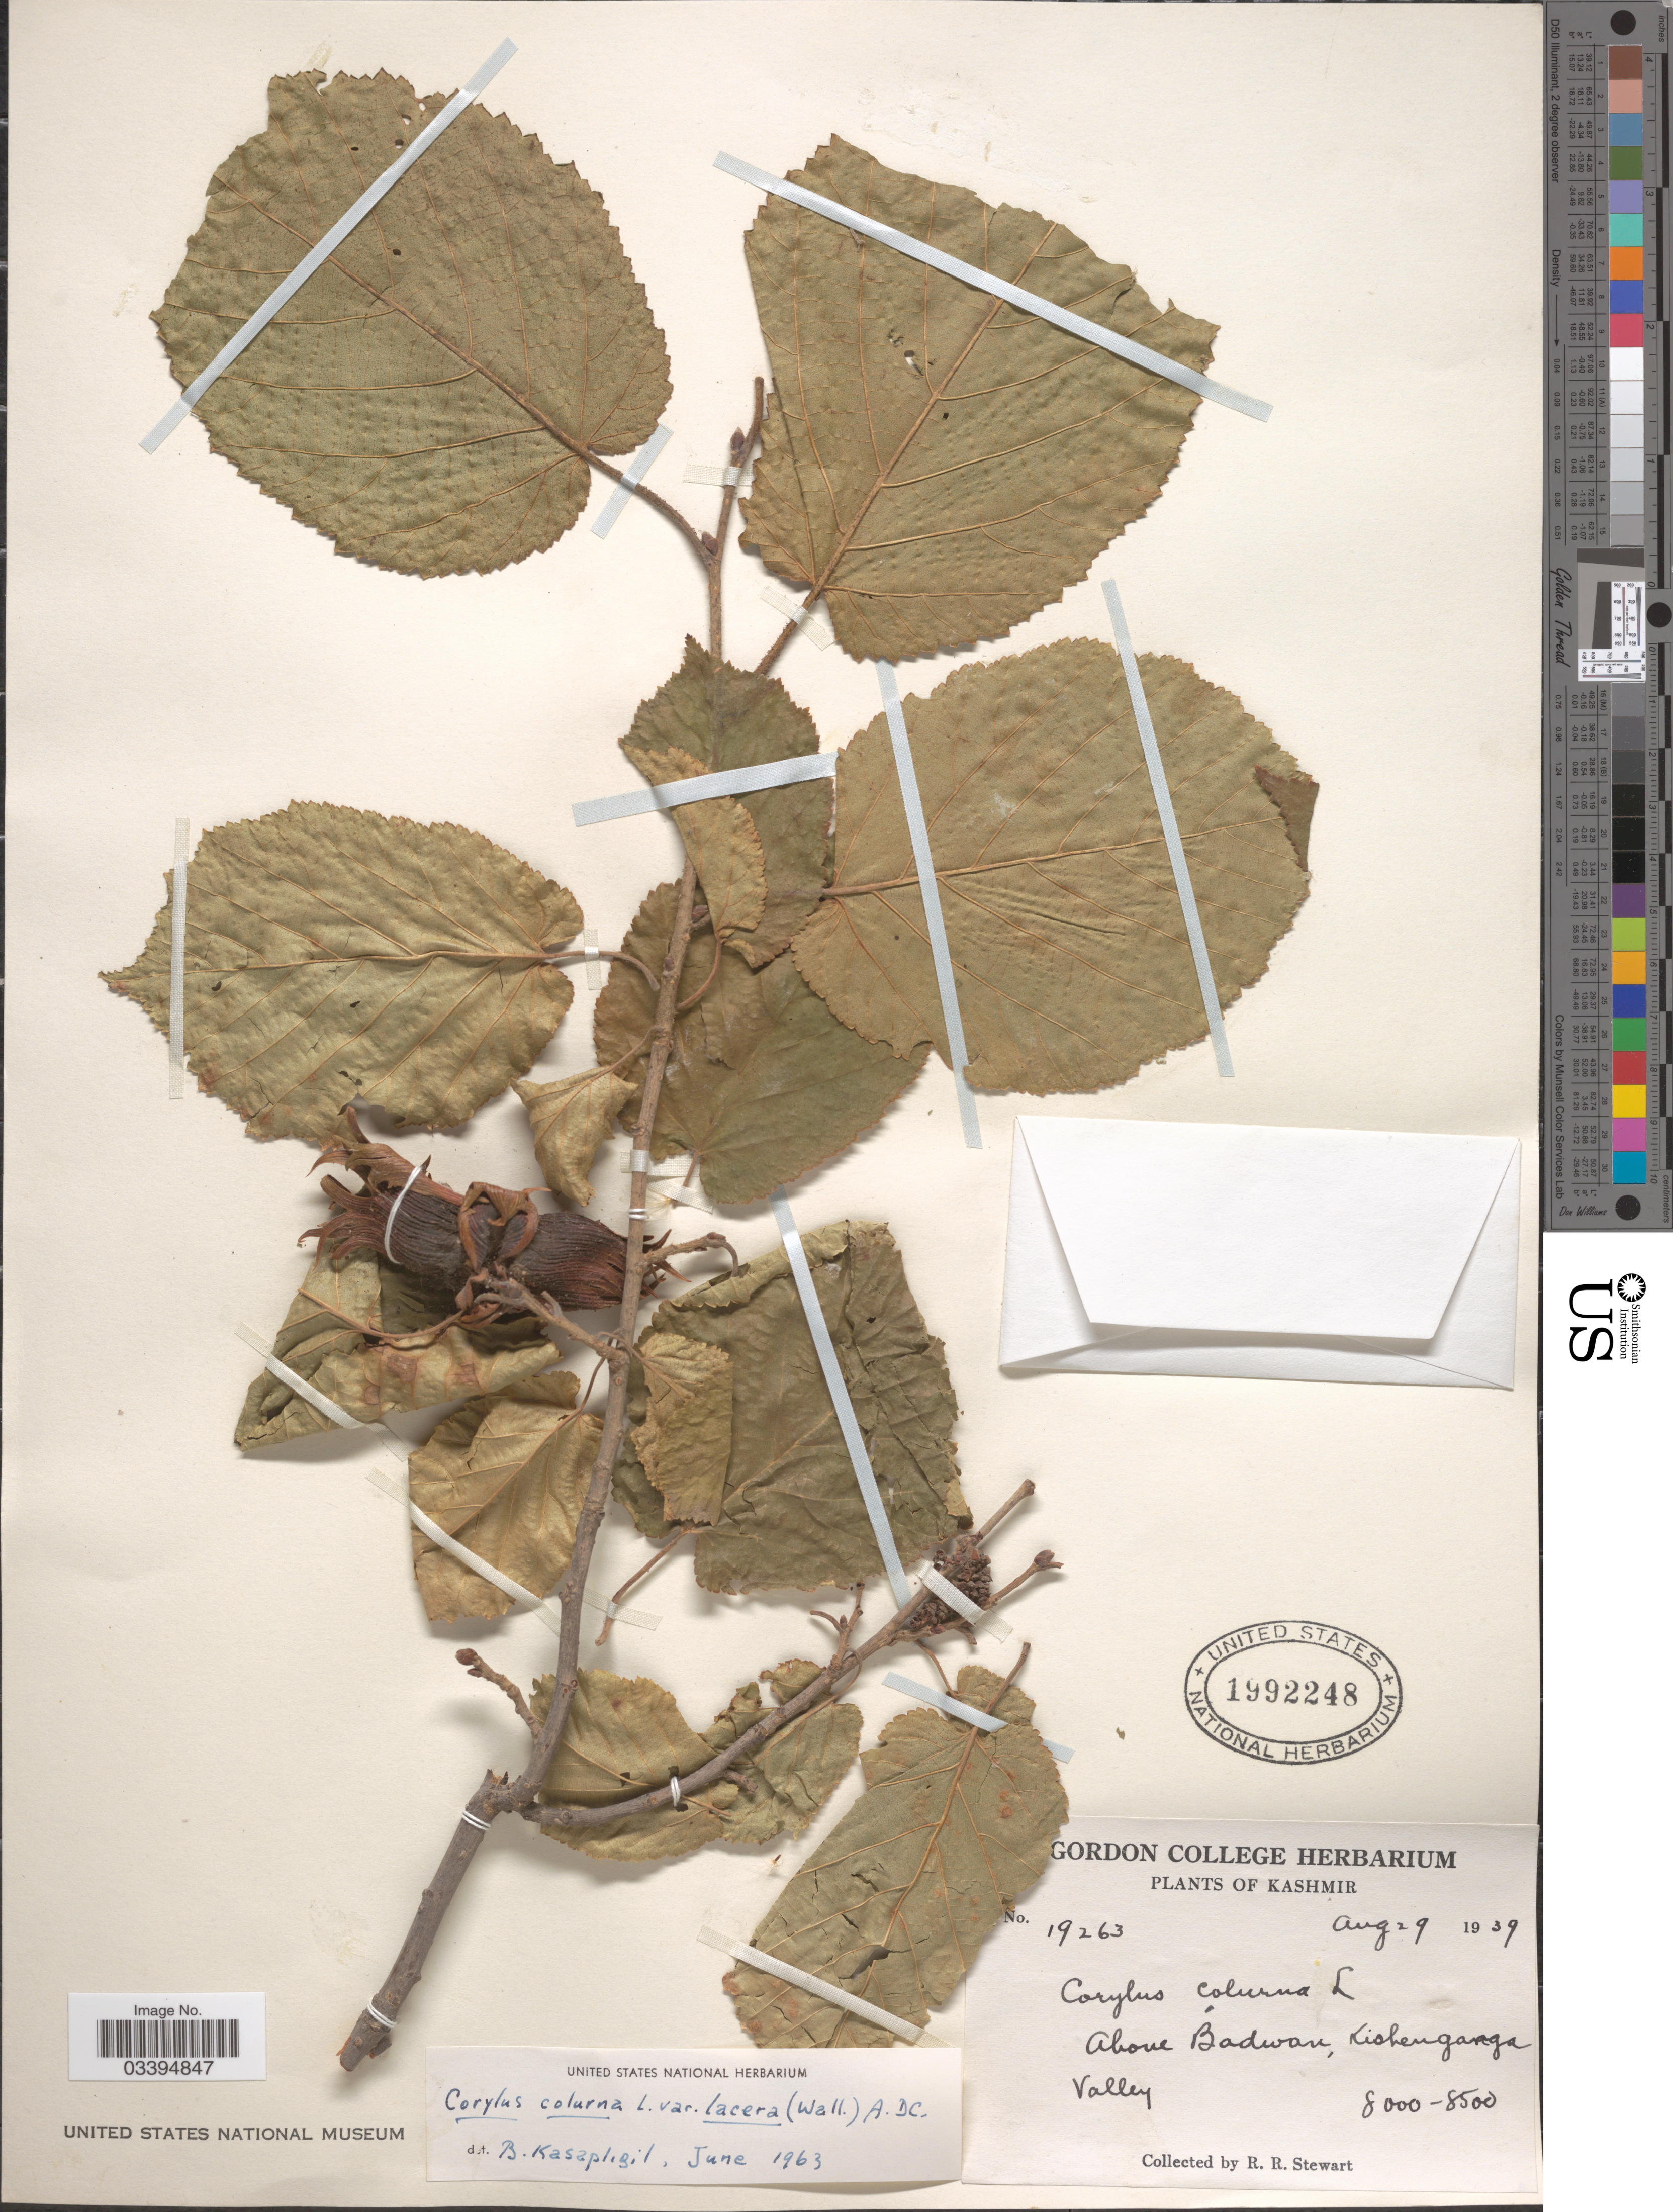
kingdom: Plantae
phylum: Tracheophyta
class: Magnoliopsida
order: Fagales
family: Betulaceae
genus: Corylus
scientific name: Corylus colurna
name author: L.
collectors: R. Stewart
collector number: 19263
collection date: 1939-08-29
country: India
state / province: Jammu and Kashmir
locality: Kashmir, Above Badwan, Kishenganga Valley.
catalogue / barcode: US 1992248